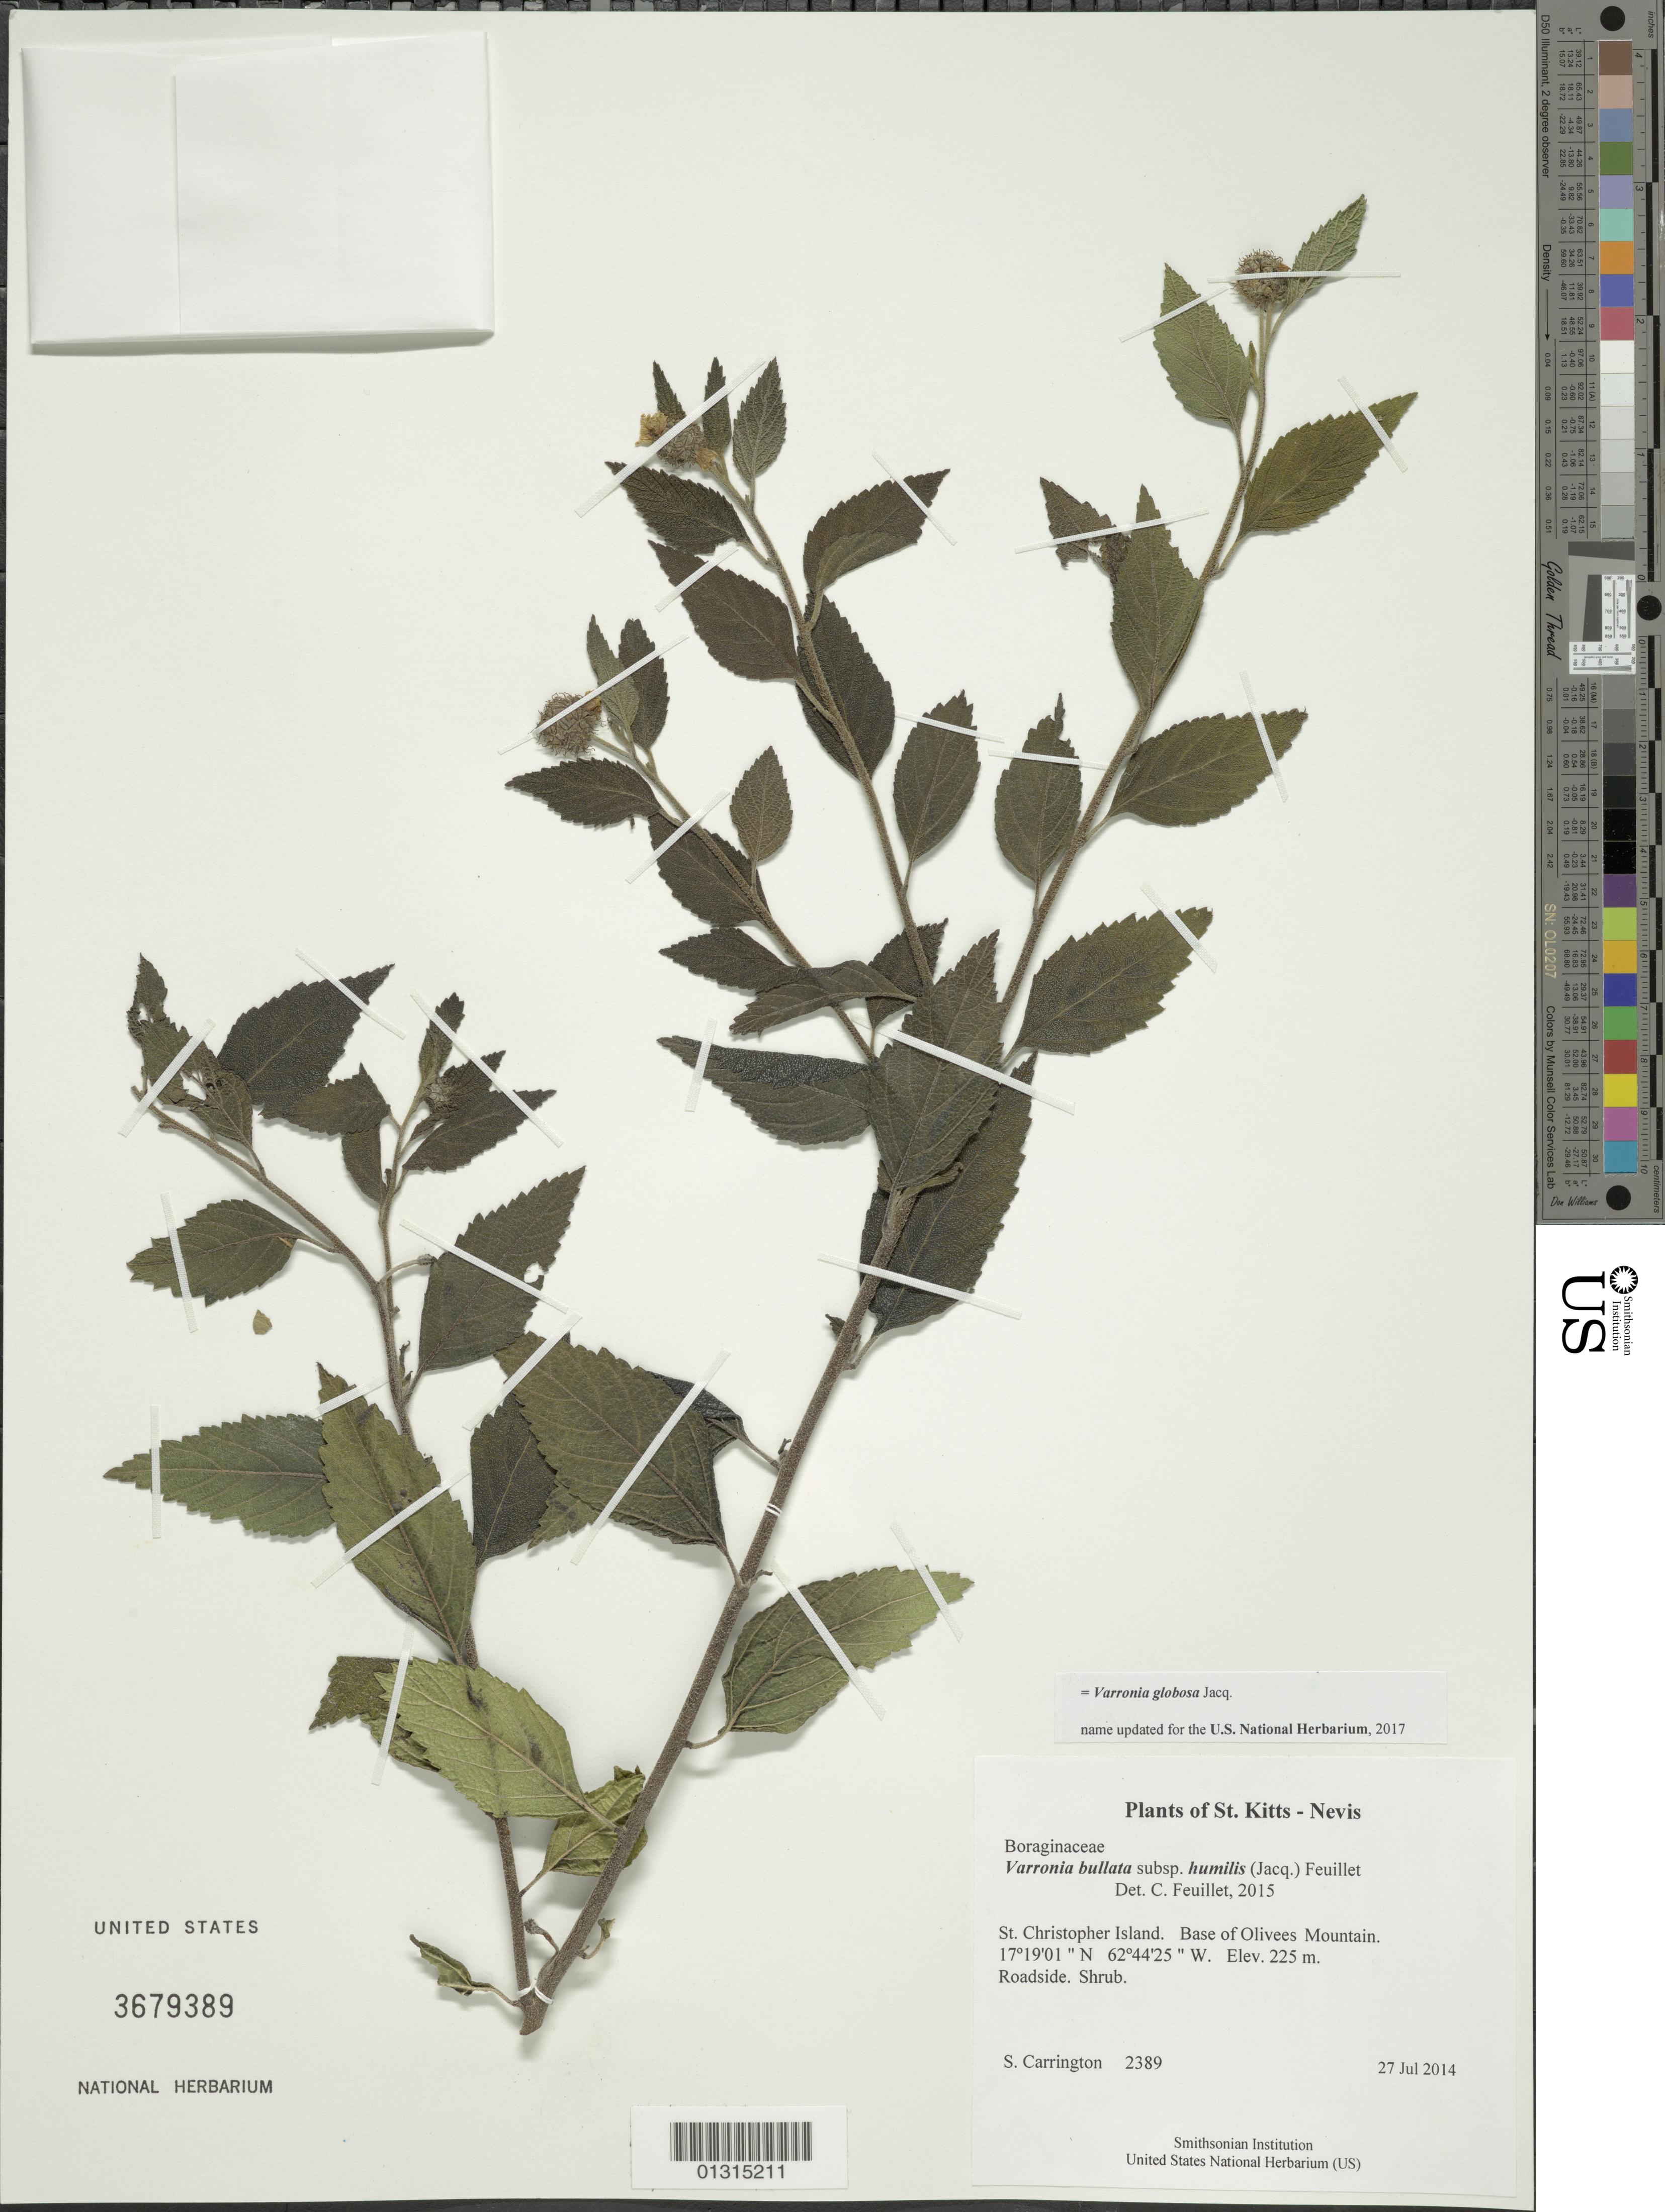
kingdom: Plantae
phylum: Tracheophyta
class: Magnoliopsida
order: Boraginales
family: Cordiaceae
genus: Varronia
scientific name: Varronia globosa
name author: Jacq.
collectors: C. M. S. Carrington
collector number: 2389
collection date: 2014-07-27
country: St. Christopher-Nevis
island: St. Christopher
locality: Base of Olivees Mountain.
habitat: Roadside.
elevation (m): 225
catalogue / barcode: US 3679389